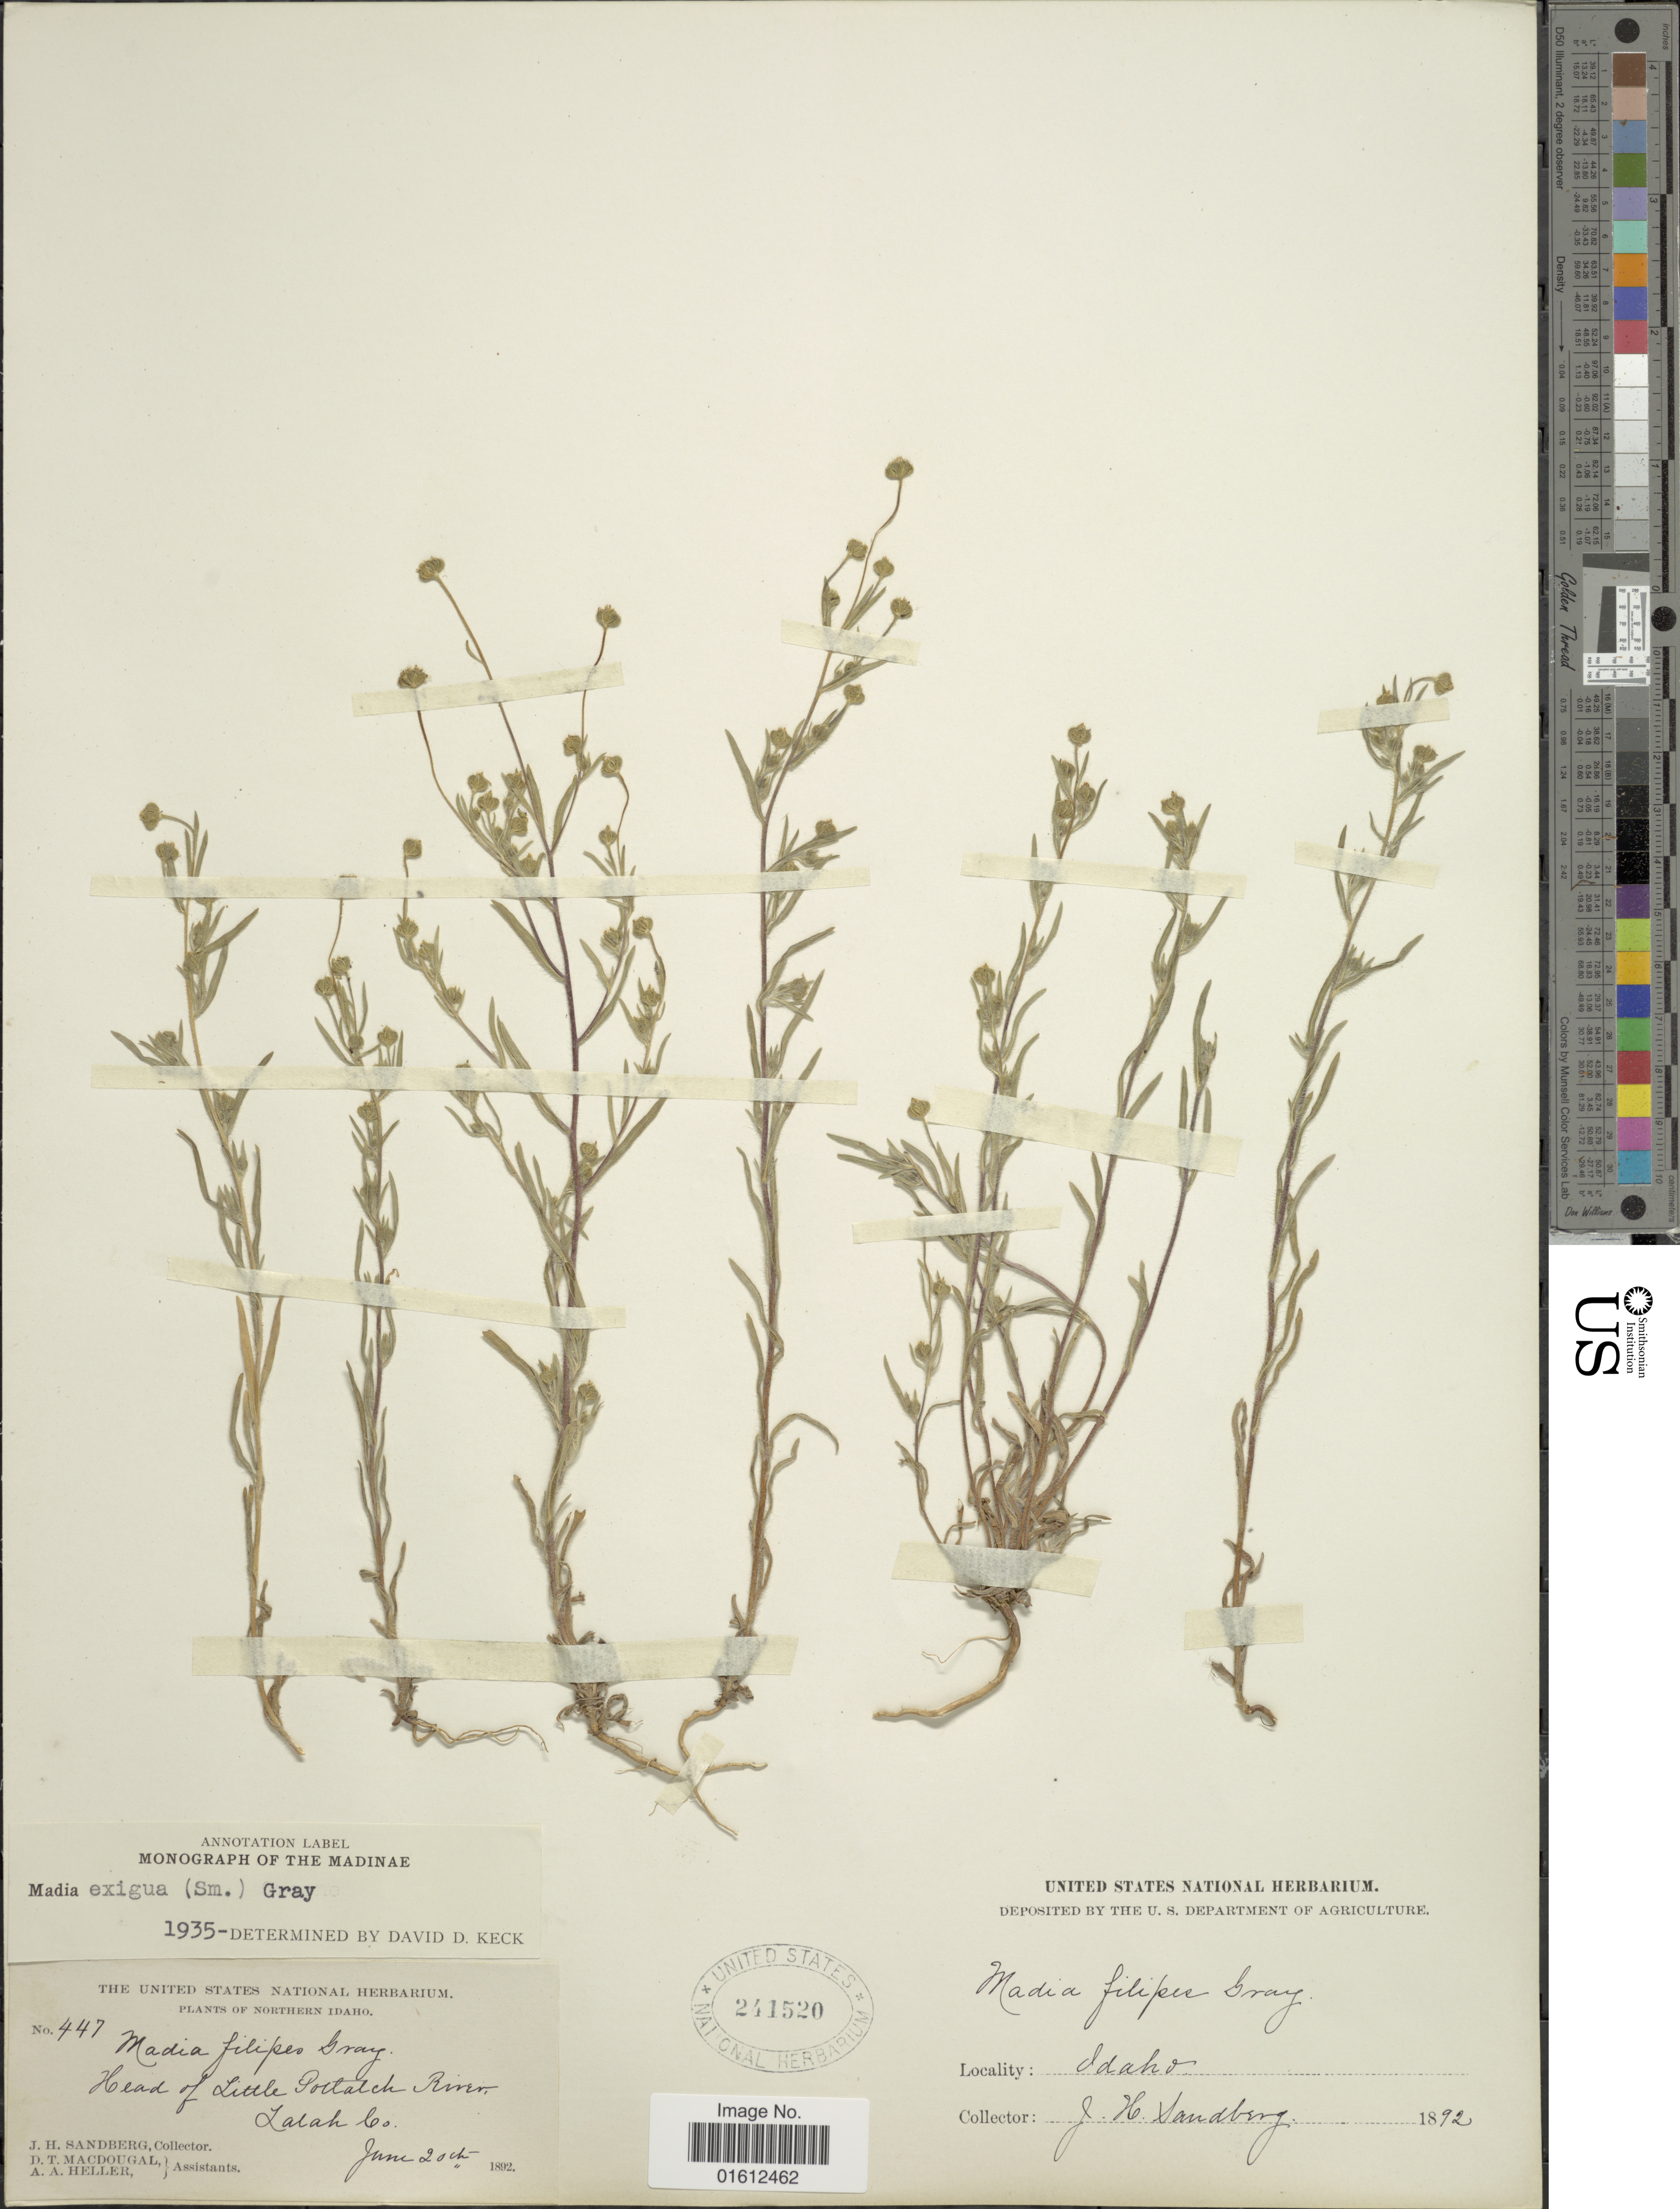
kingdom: Plantae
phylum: Tracheophyta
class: Magnoliopsida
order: Asterales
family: Asteraceae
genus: Madia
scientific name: Madia exigua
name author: (Sm.) A. Gray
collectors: J. H. Sandberg, D. T. MacDougal & A. A. Heller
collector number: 447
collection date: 1892-06-20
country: United States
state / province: Idaho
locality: Northern Idaho. Head of Little Portatch River, Lalah Co.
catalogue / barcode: US 241520